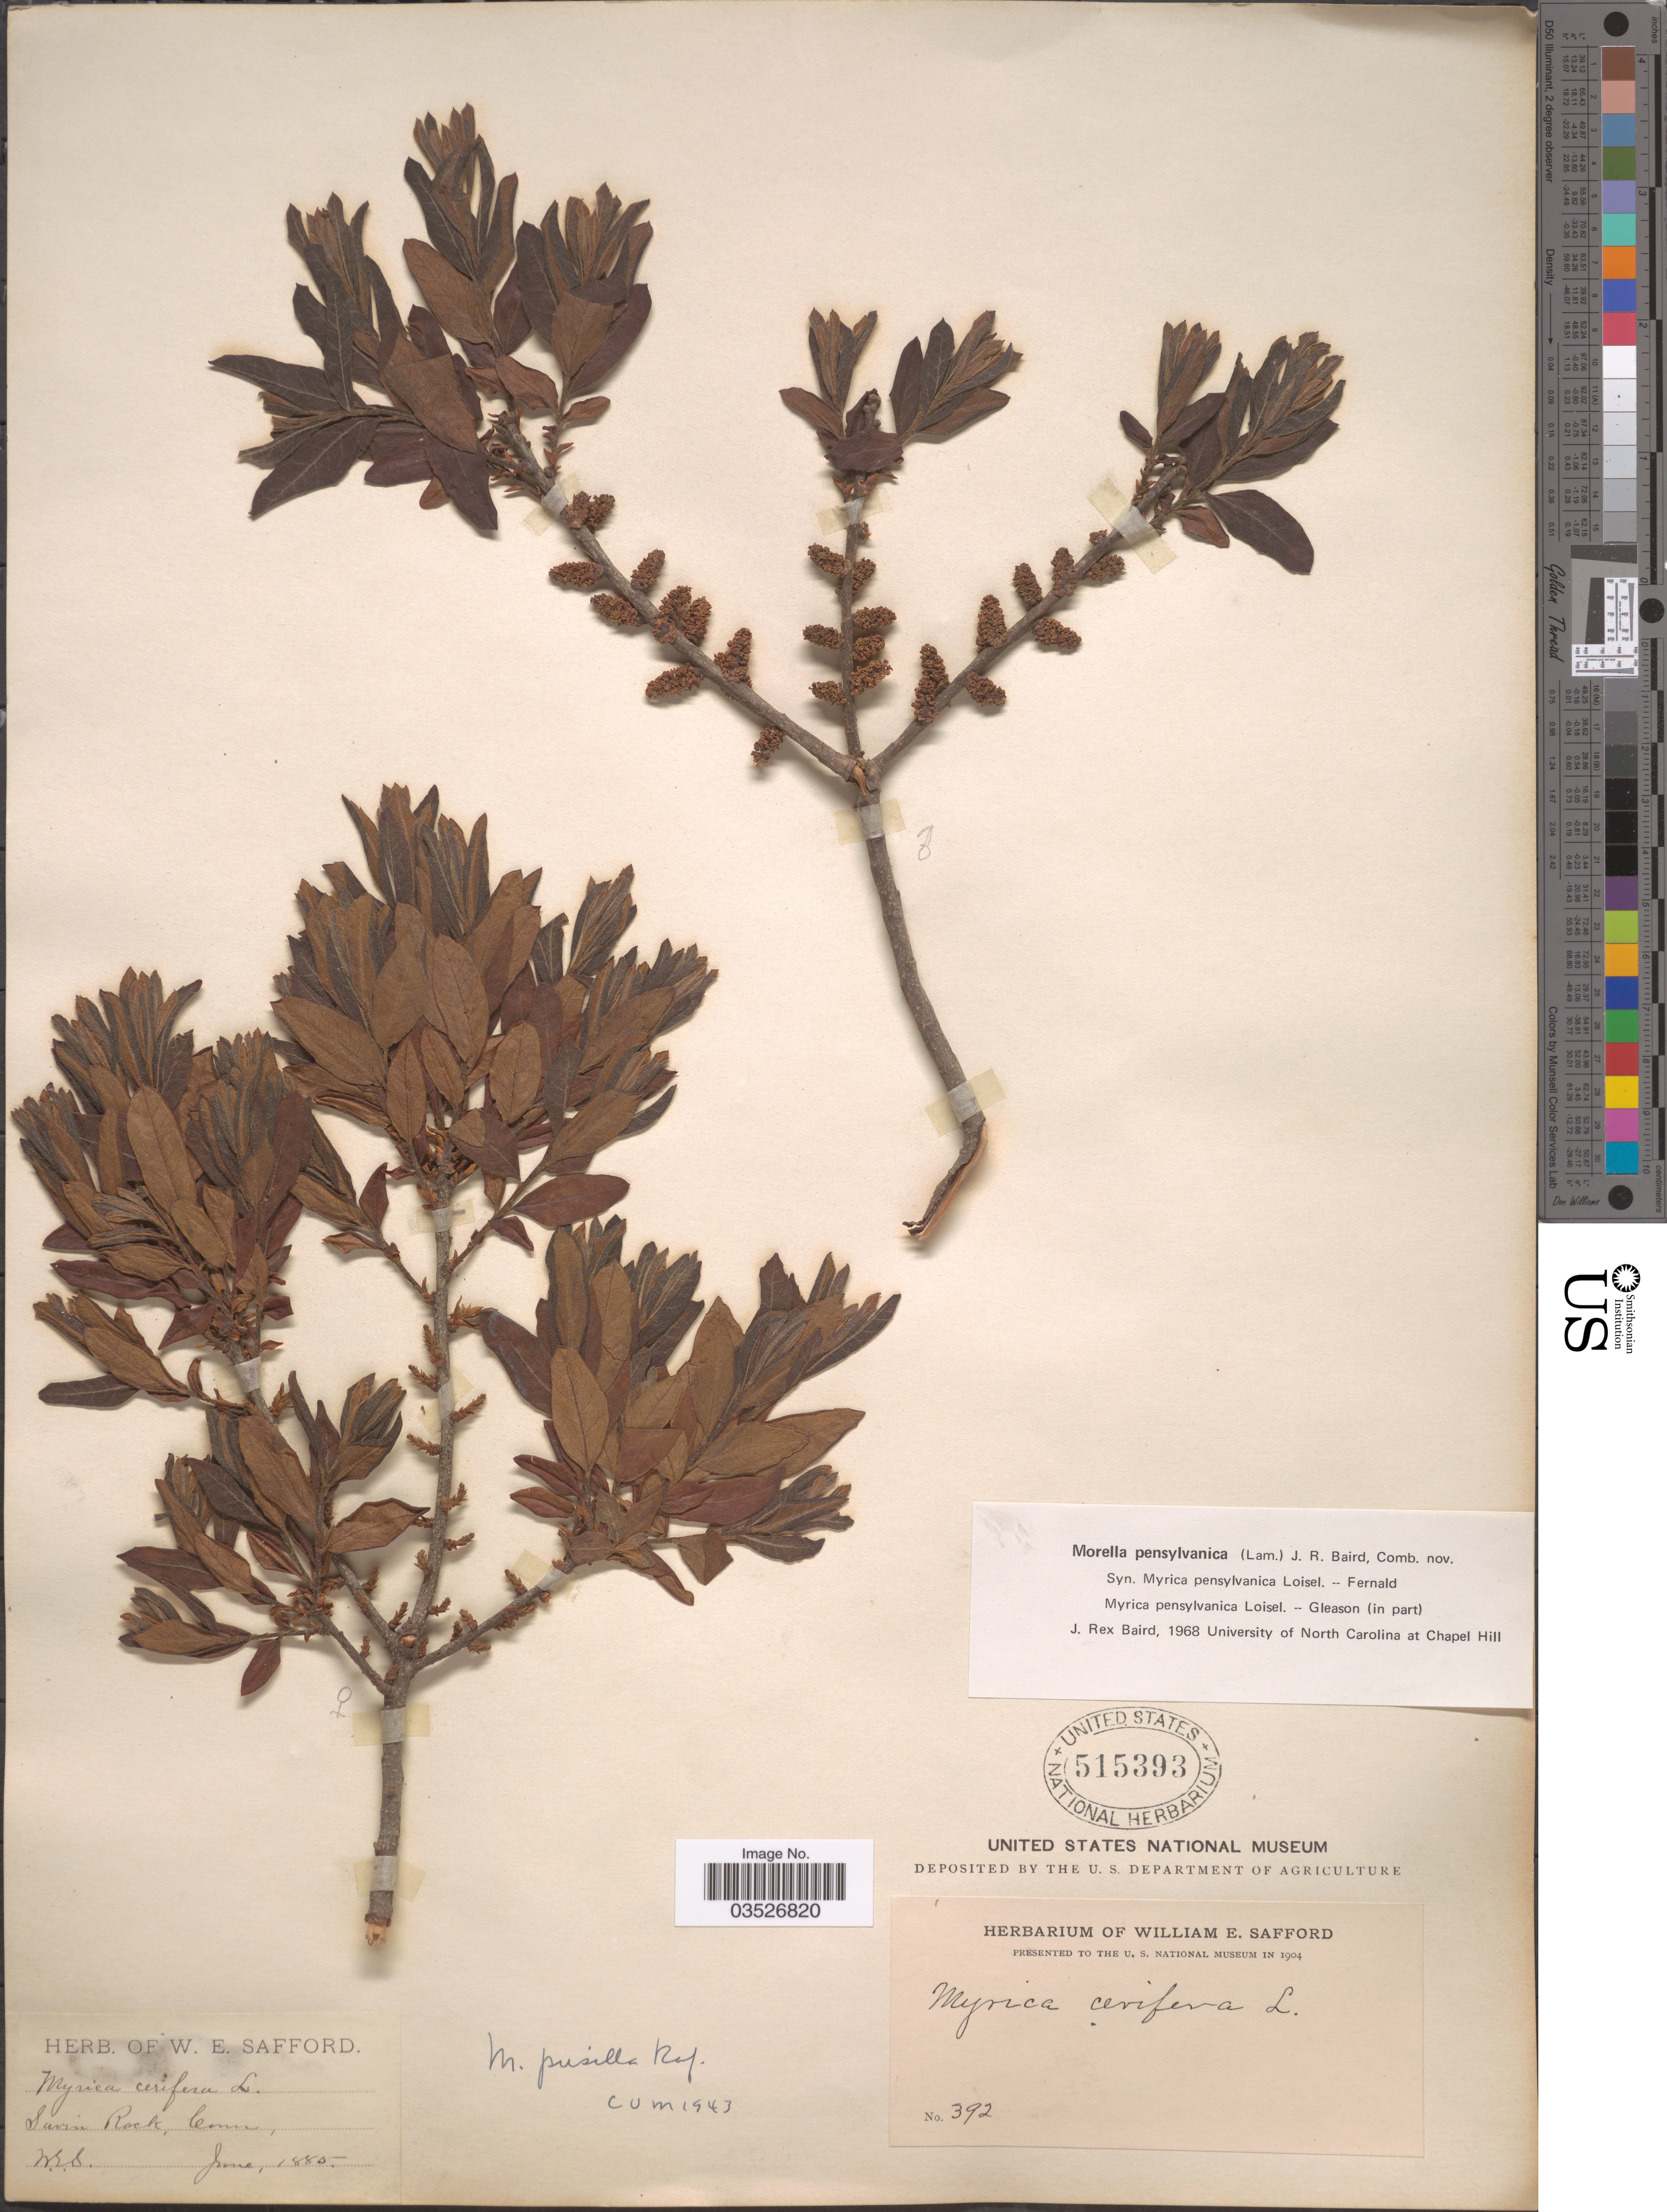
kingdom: Plantae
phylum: Tracheophyta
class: Magnoliopsida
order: Fagales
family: Myricaceae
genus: Morella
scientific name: Morella pensylvanica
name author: (Mirb.) Kartesz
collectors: W. E. Safford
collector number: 392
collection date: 1885-06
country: United States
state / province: Connecticut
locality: Savin Rock.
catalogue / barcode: US 515393